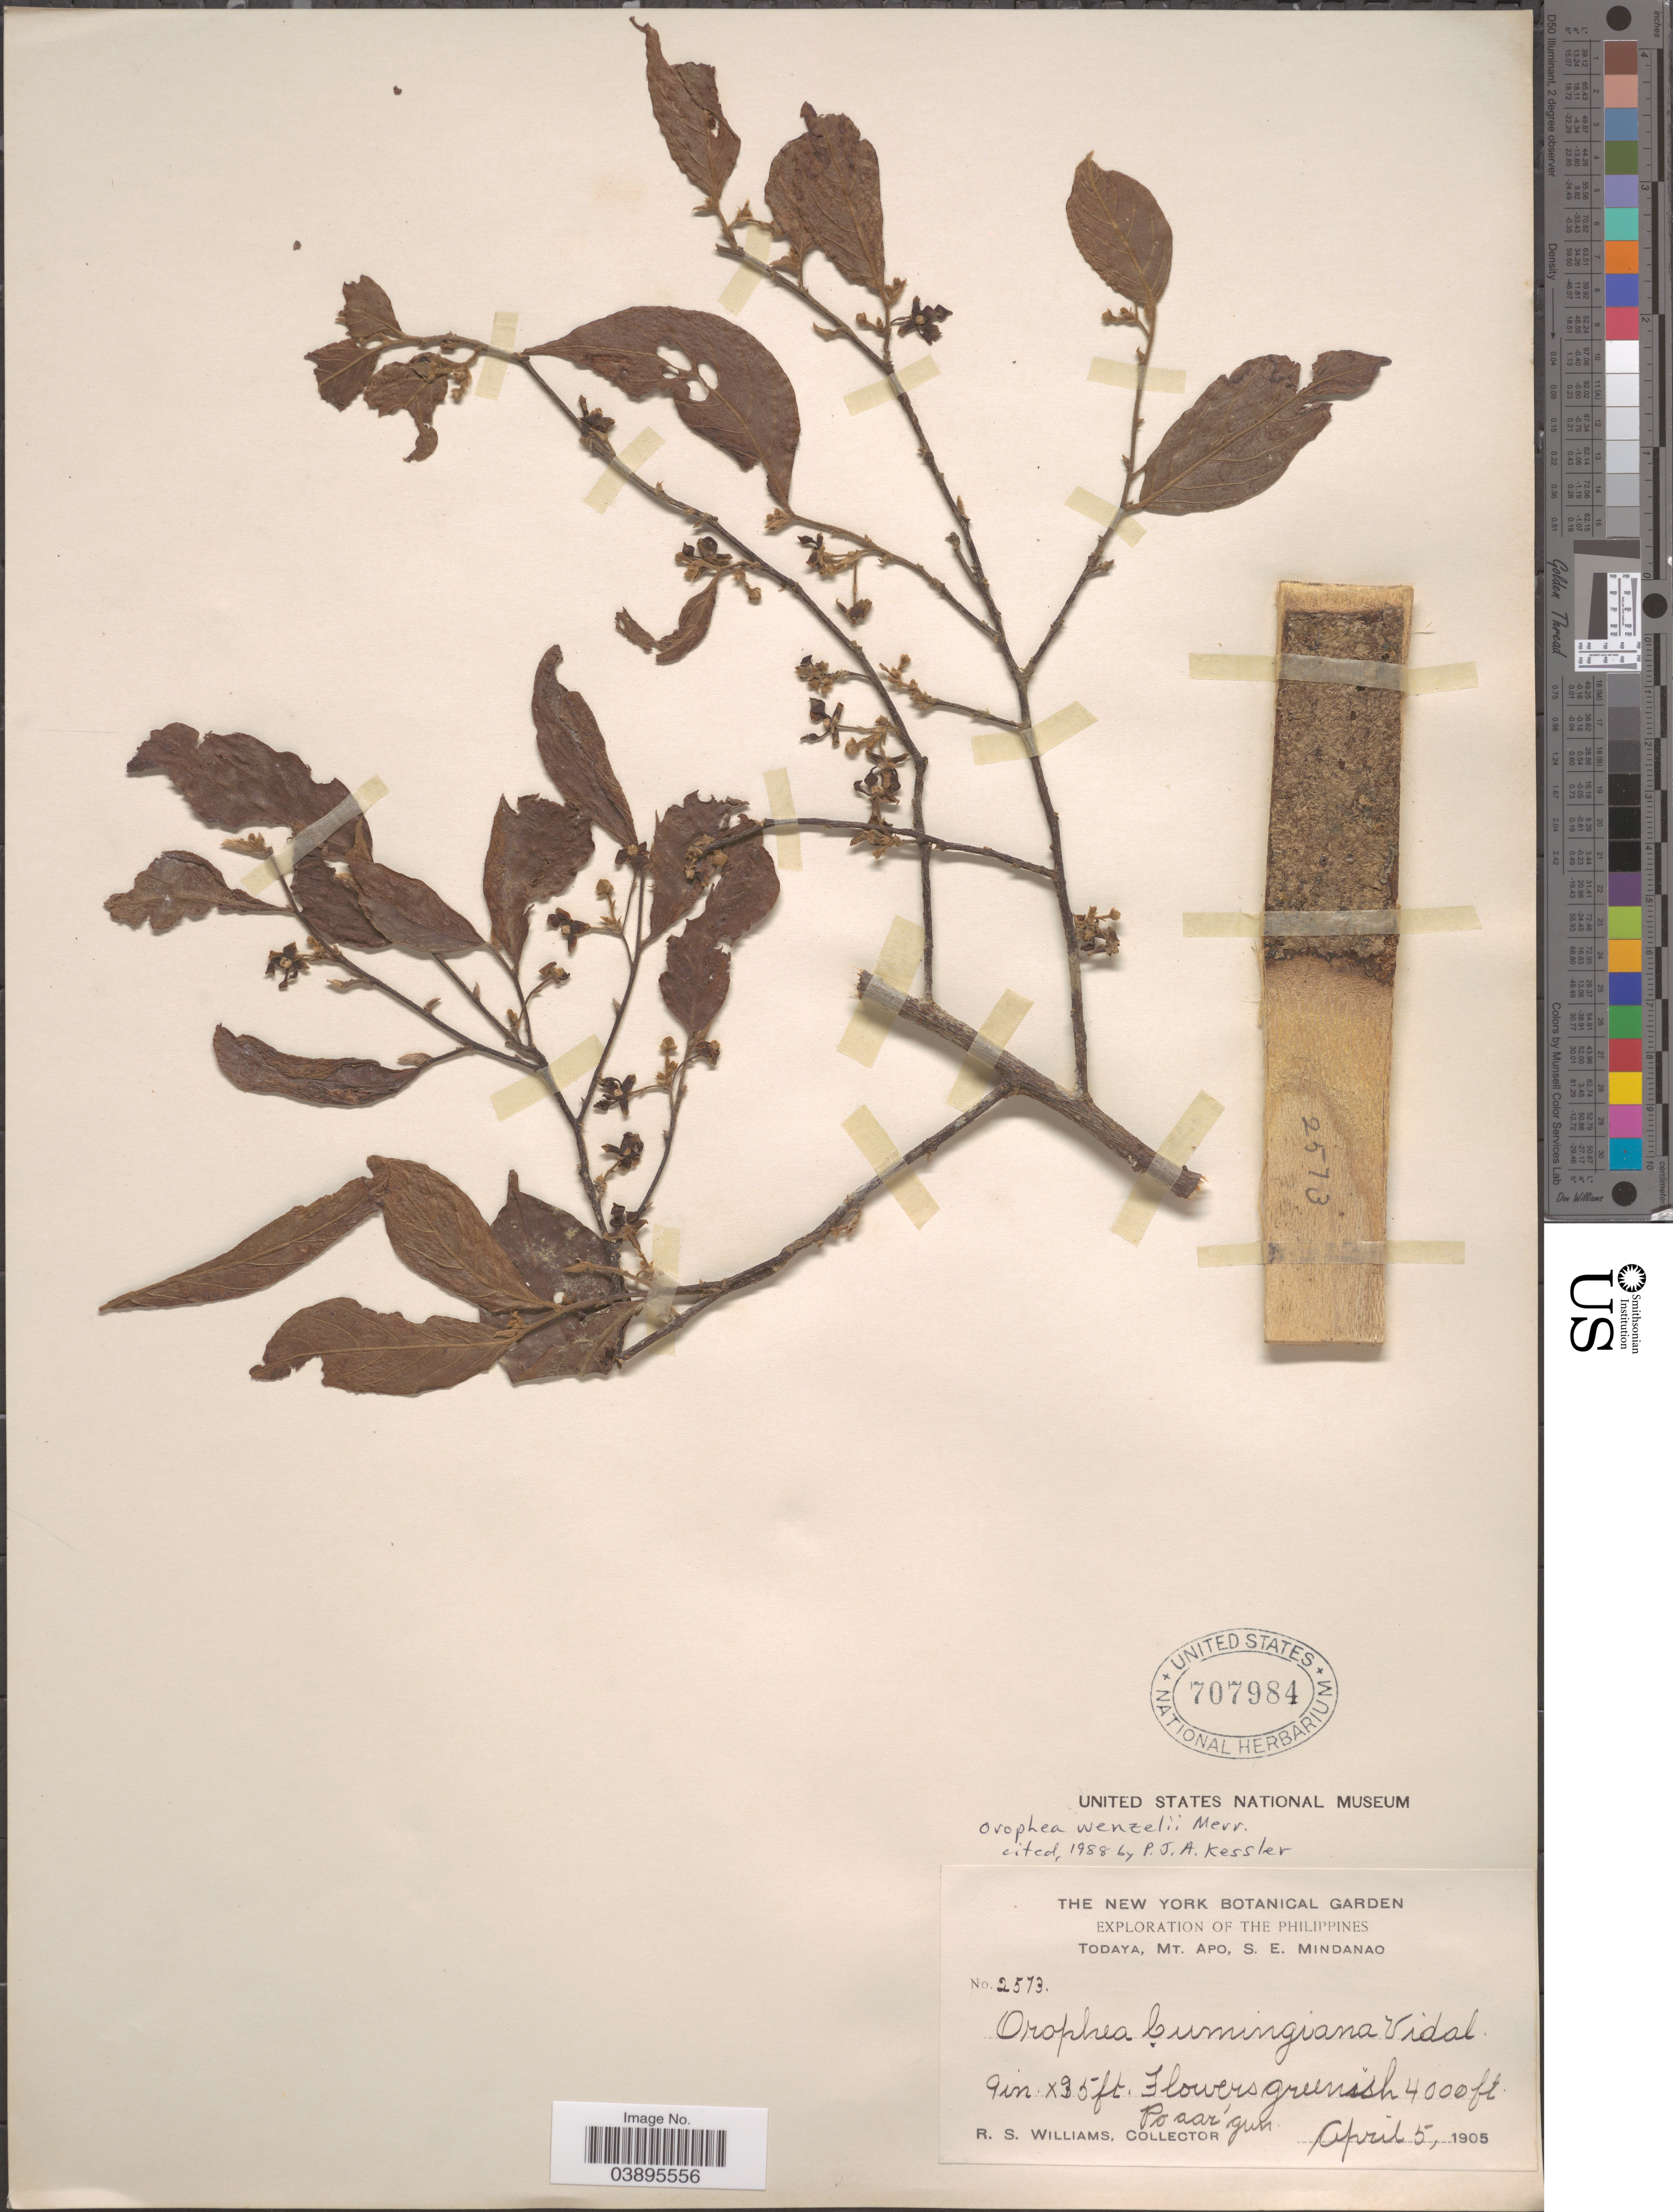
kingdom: Plantae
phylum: Tracheophyta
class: Magnoliopsida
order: Magnoliales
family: Annonaceae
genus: Orophea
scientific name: Orophea wenzelii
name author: Merr.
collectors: R. S. Williams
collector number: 2573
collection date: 1905-04-05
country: Philippines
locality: Todaya, Mt. Apo, S. E. Mindanao.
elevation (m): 1219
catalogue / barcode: US 707984